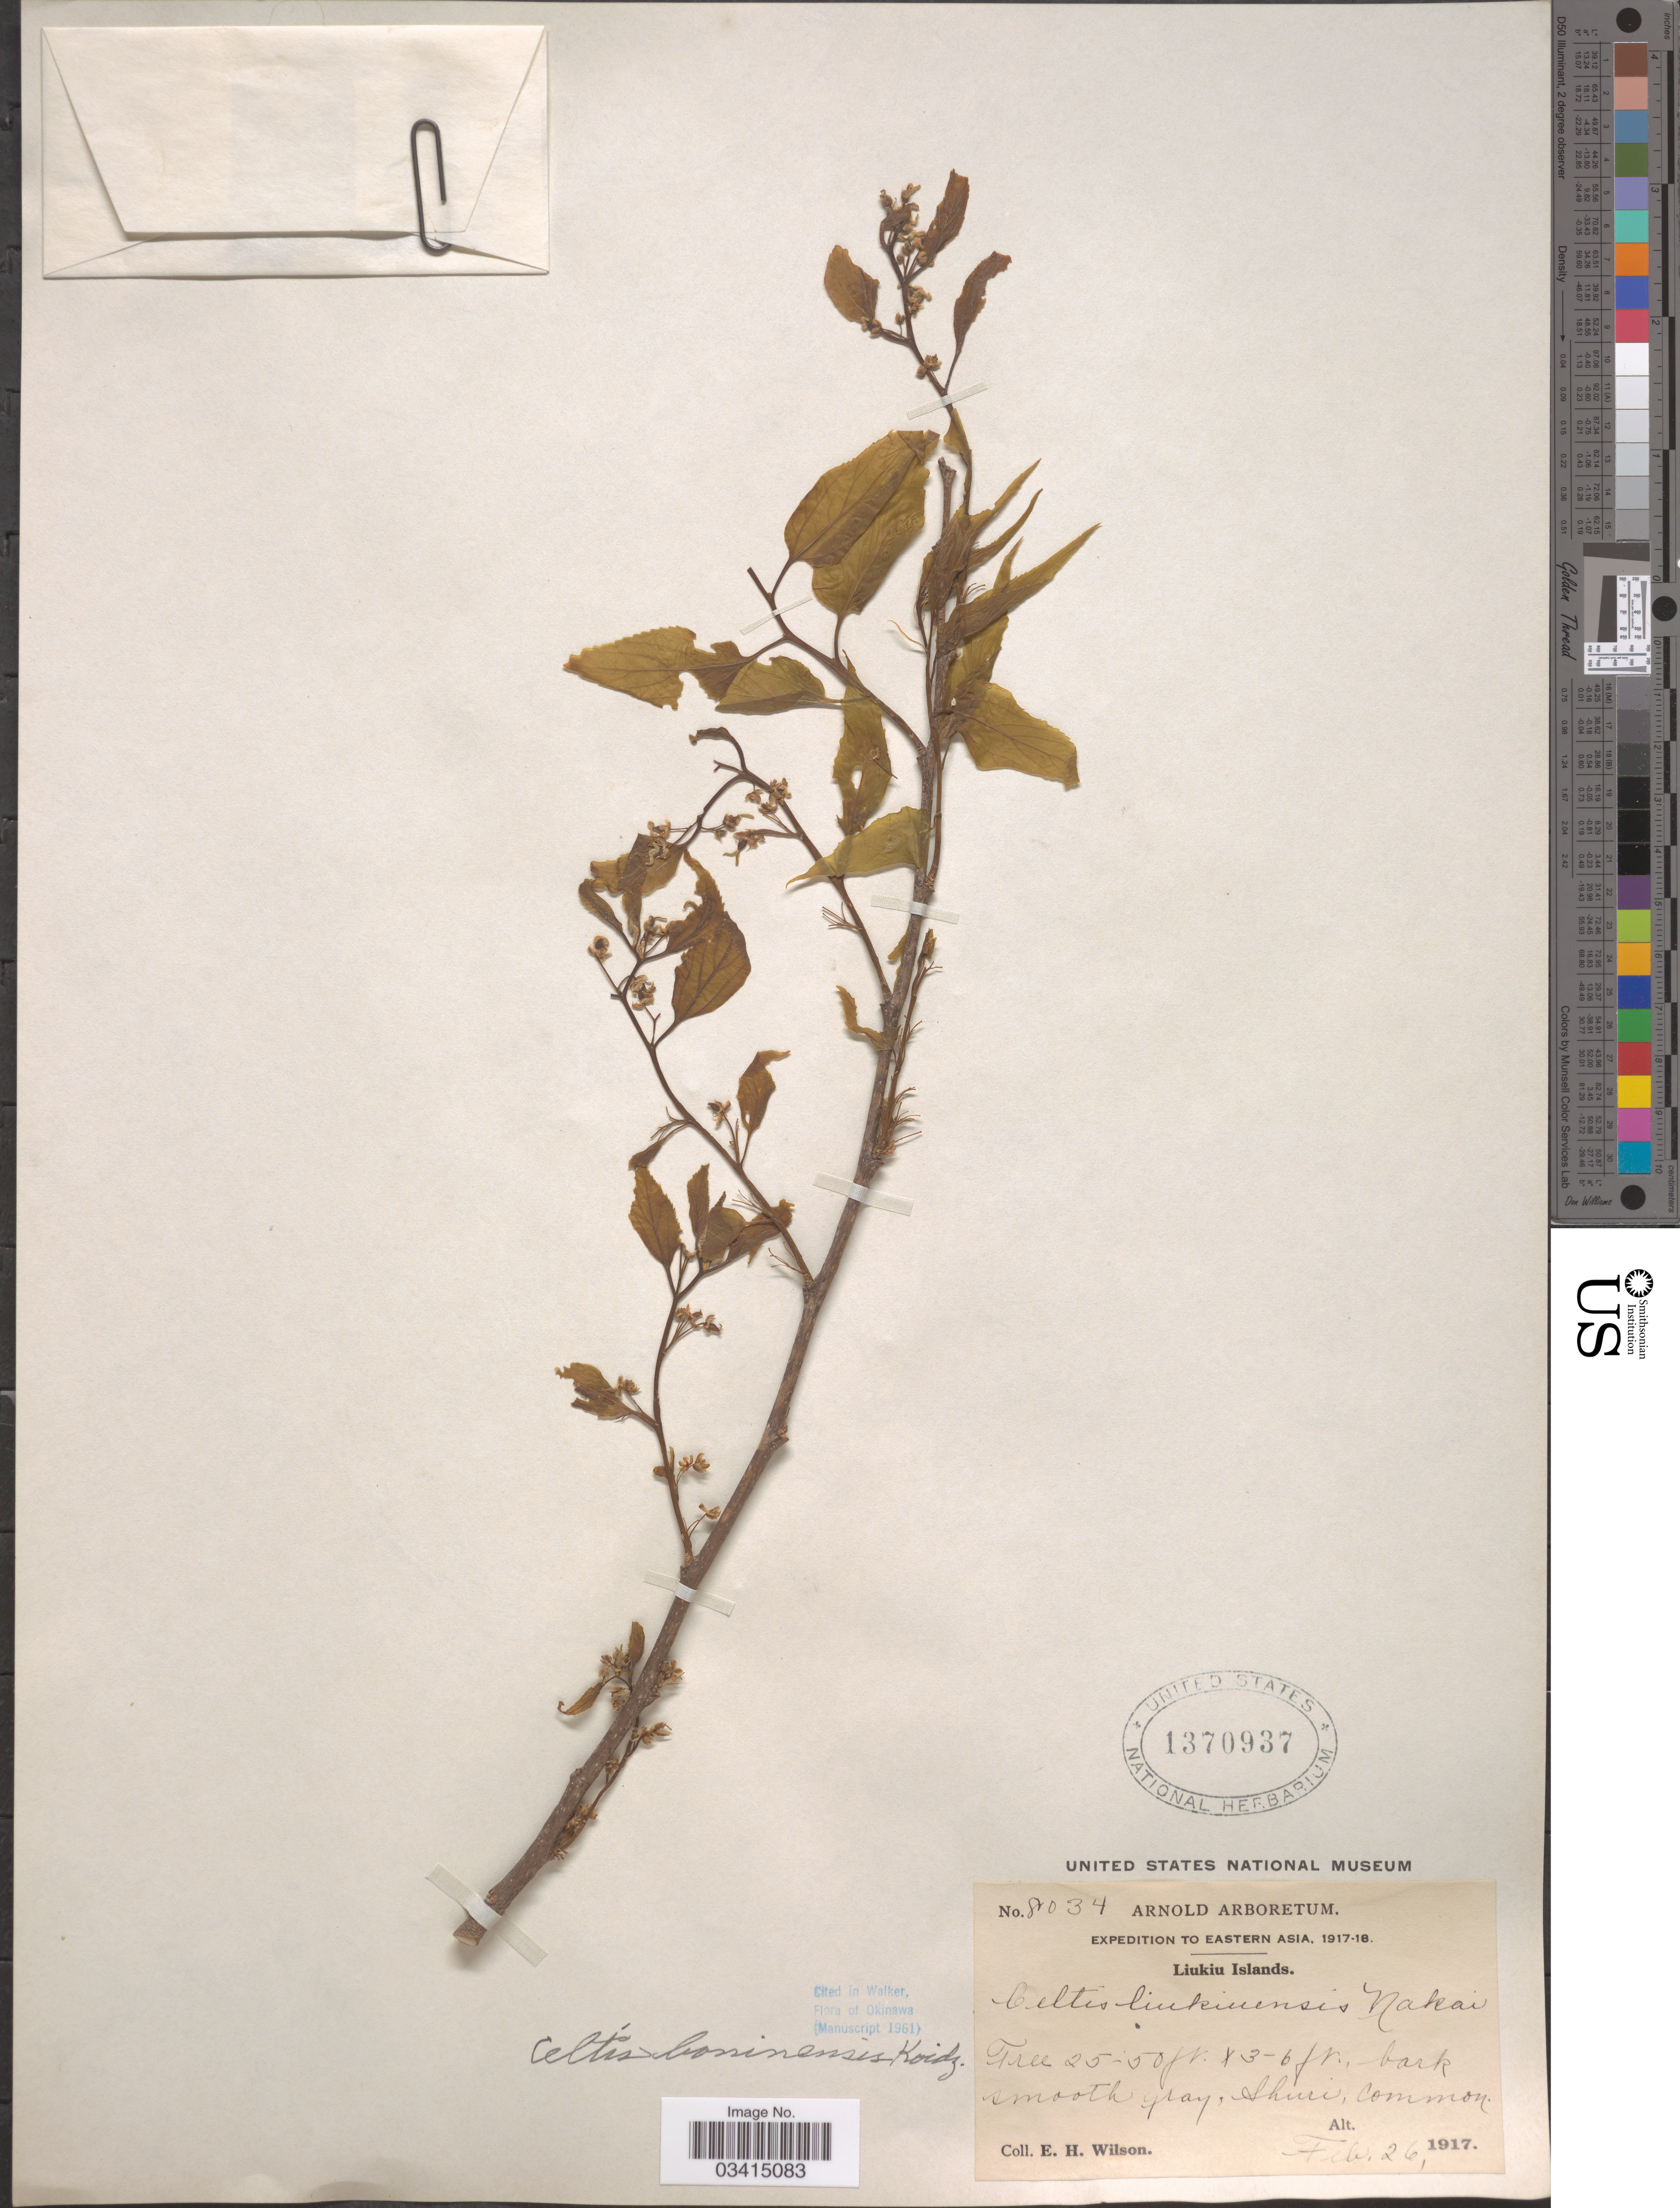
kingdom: Plantae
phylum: Tracheophyta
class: Magnoliopsida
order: Rosales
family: Cannabaceae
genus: Celtis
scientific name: Celtis boninensis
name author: Koidz.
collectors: E. Wilson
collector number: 8034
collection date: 1917-02-26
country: Japan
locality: Eastern Asia. Liukiu Islands. Shuri.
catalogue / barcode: US 1370937